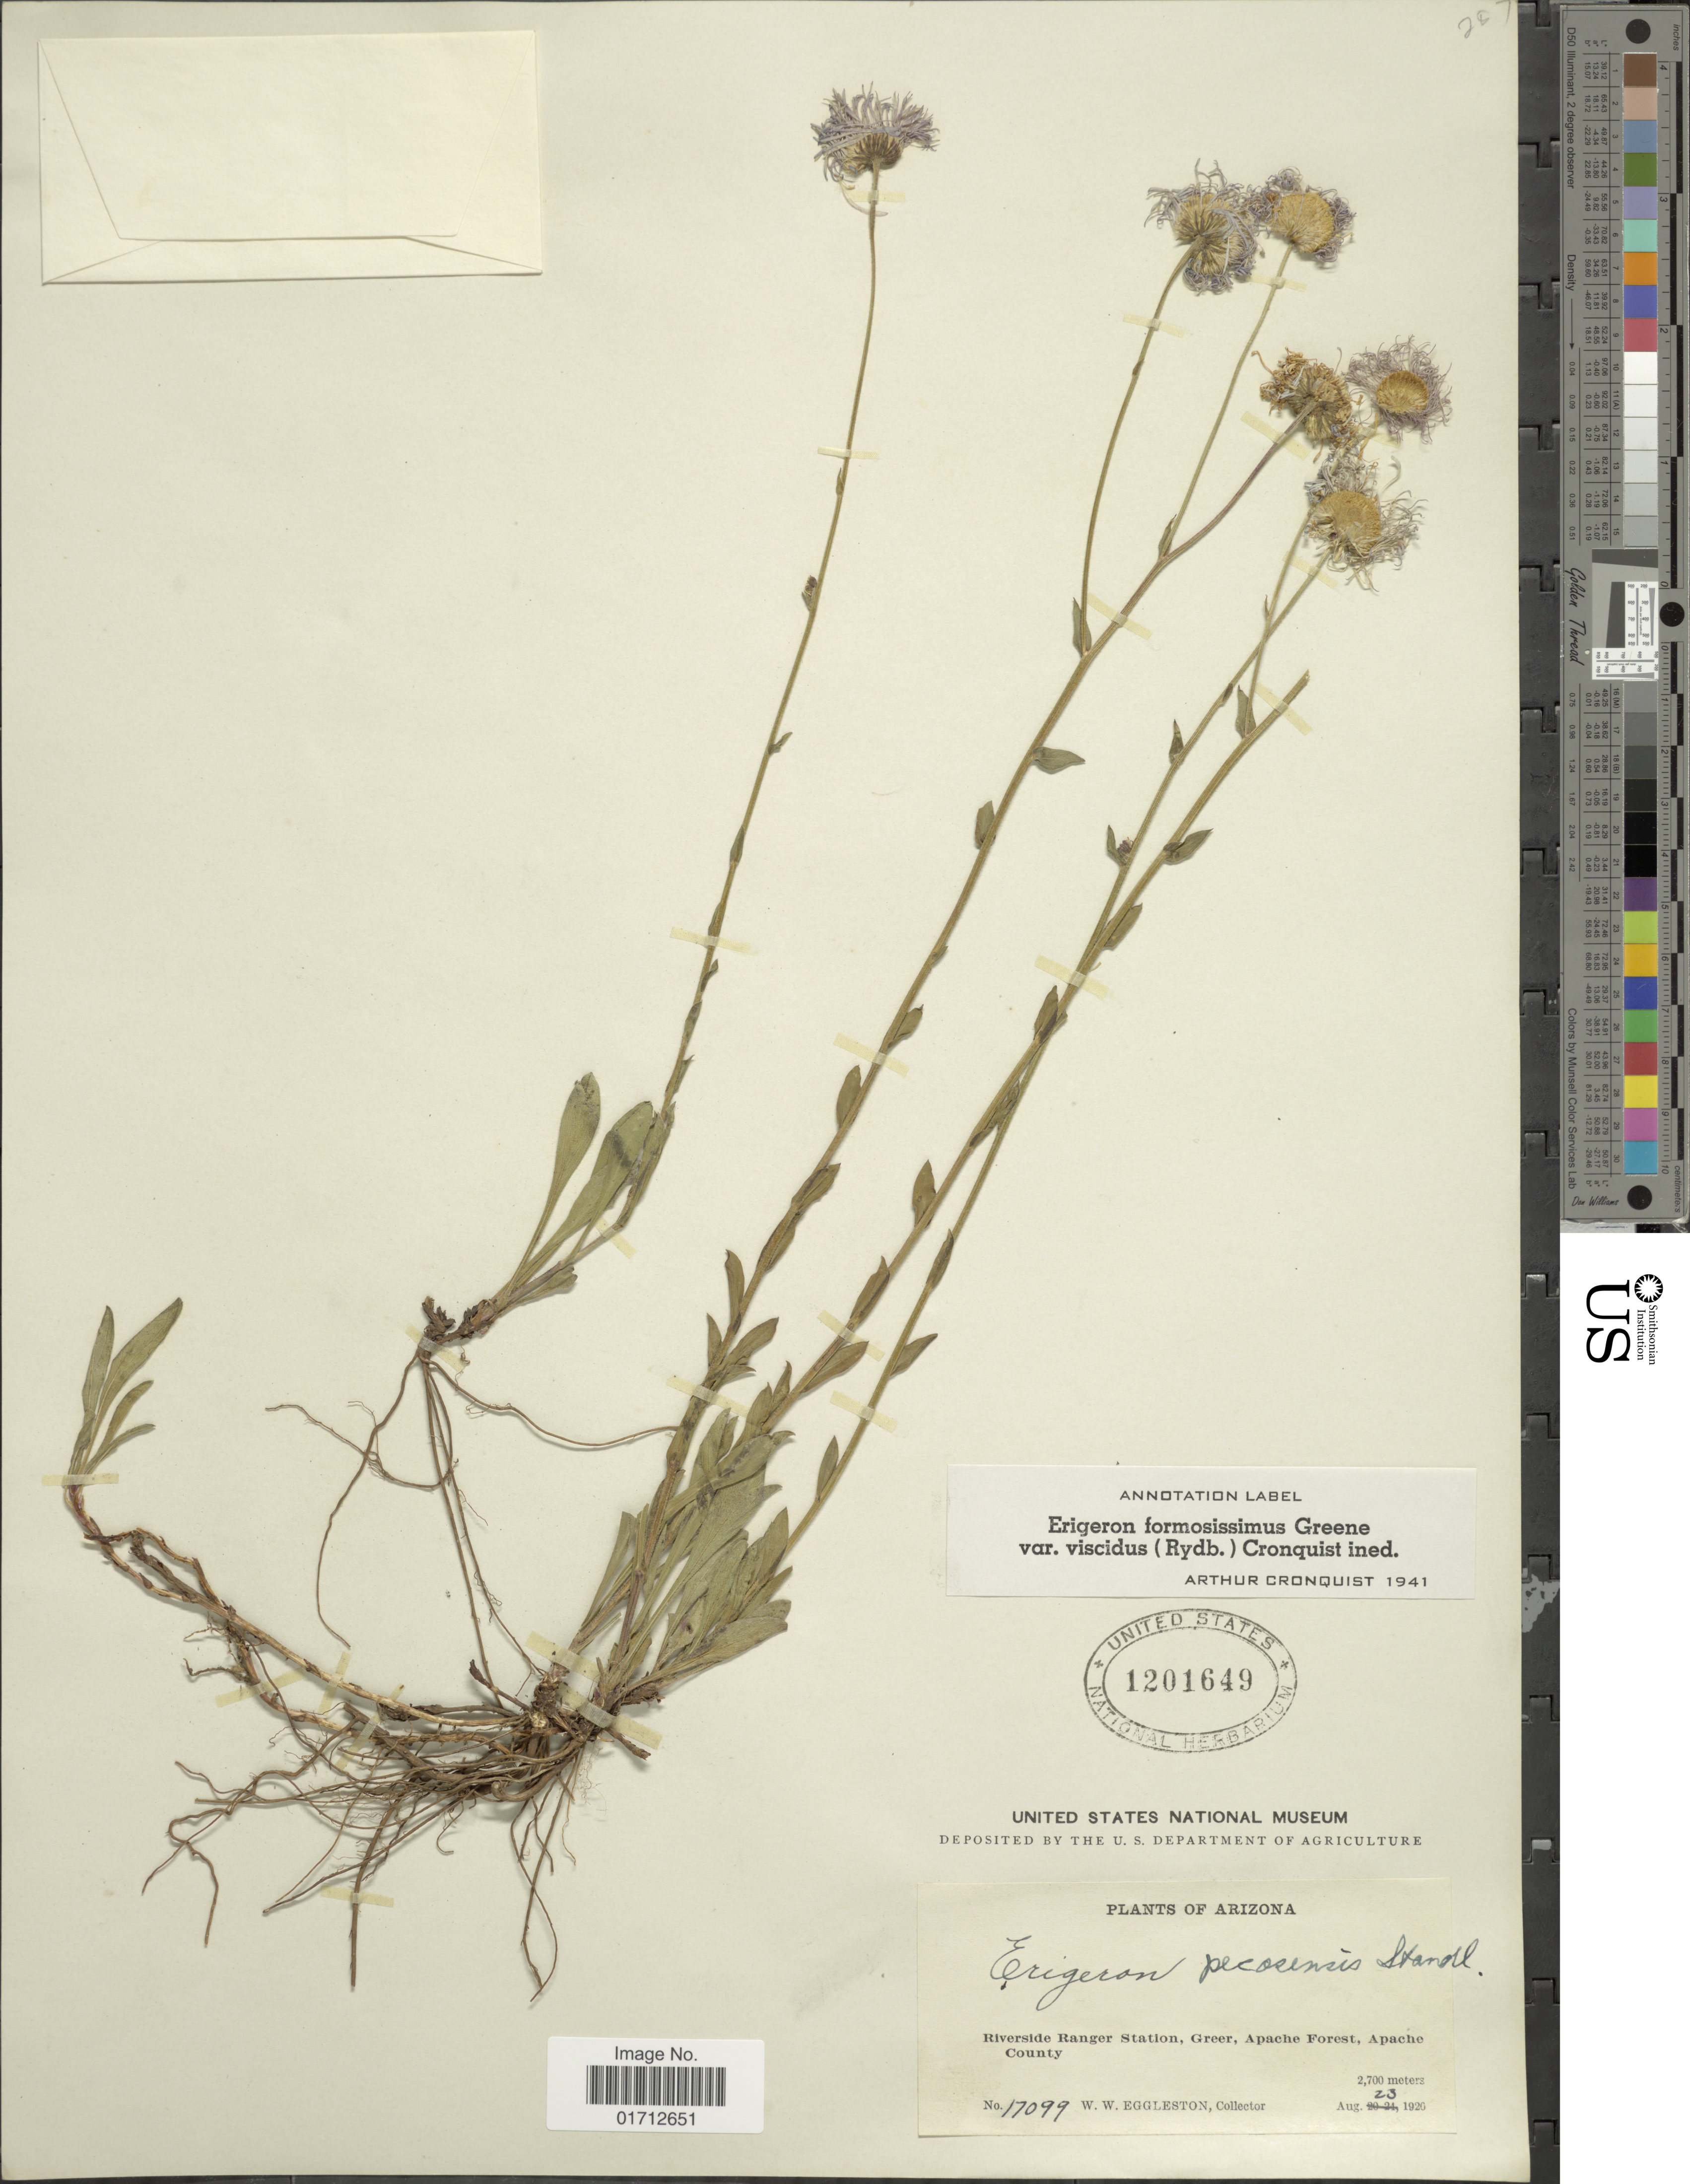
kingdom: Plantae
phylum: Tracheophyta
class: Magnoliopsida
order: Asterales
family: Asteraceae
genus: Erigeron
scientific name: Erigeron formosissimus var. viscidus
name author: (Rydb.) Cronq.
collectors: W. W. Eggleston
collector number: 17099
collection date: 1929-08-23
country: United States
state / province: Arizona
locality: Riverside Ranger Station, Greer, Apache Forest, Apache County.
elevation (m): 2700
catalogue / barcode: US 1201649